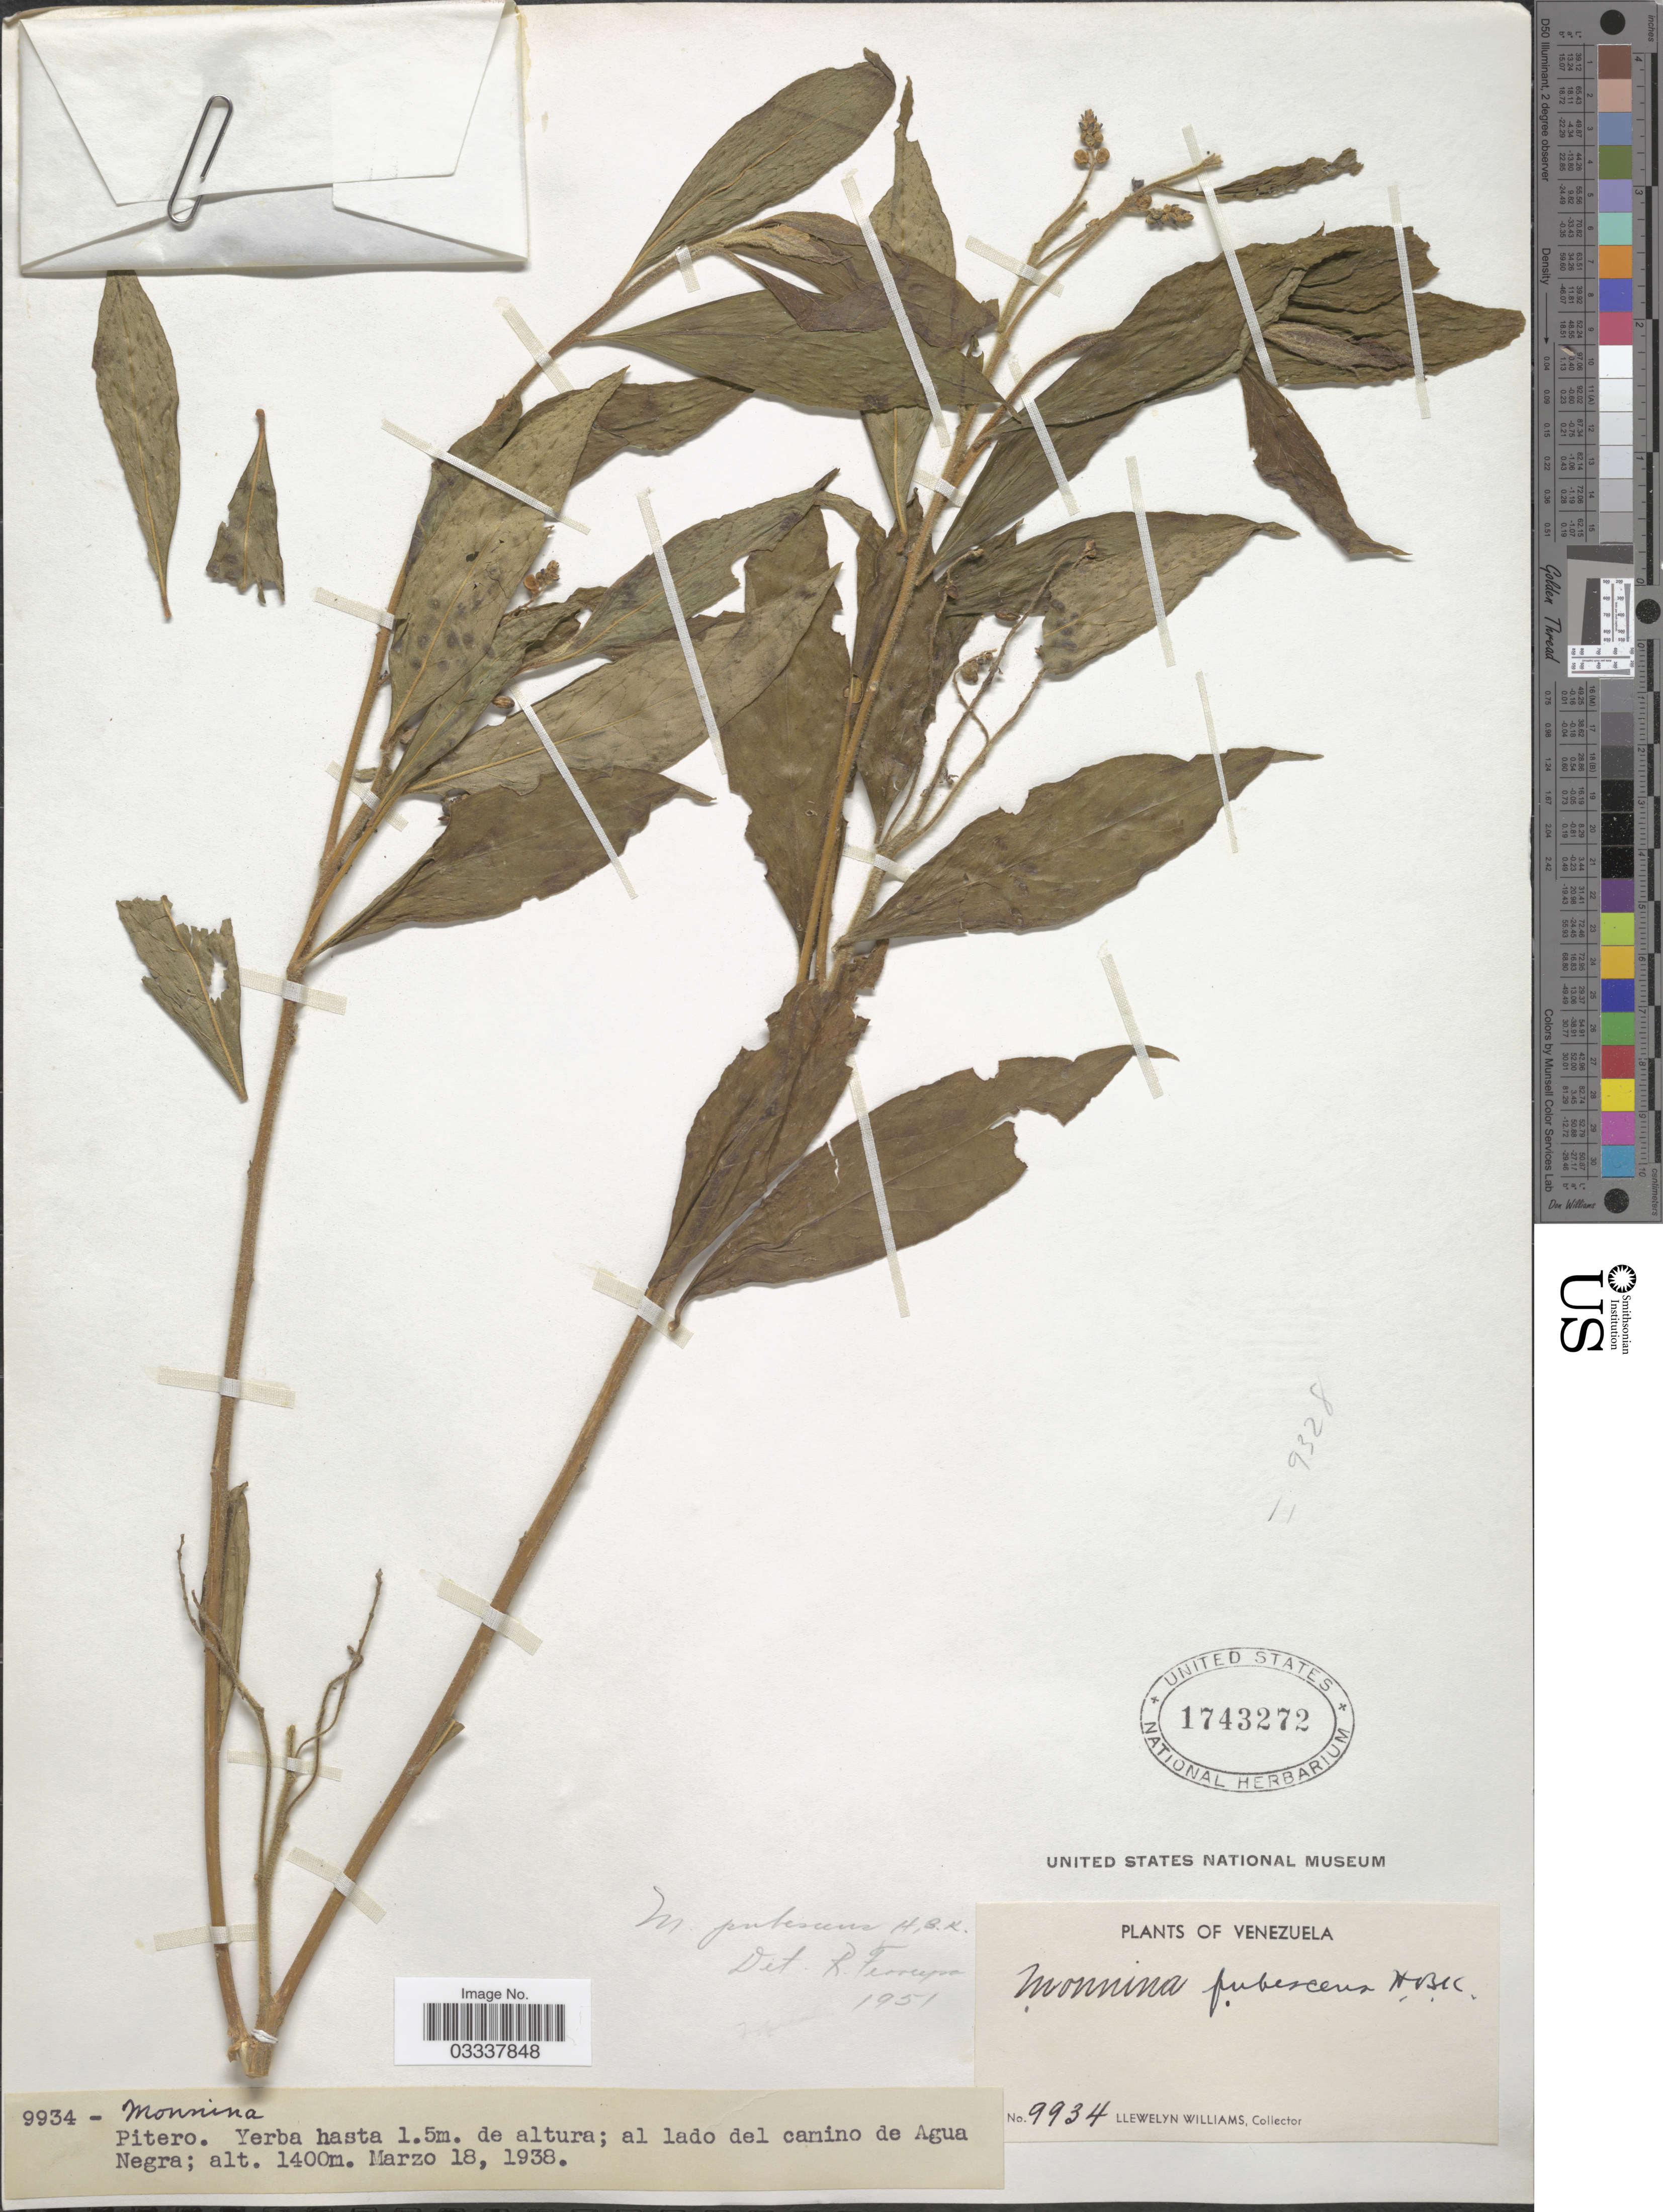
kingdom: Plantae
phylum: Tracheophyta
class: Magnoliopsida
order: Fabales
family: Polygalaceae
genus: Monnina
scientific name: Monnina pubescens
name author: Kunth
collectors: Ll. Williams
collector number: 9934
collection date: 1938-03-18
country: Venezuela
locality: Al lado del camino de Agua Negra.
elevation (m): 1400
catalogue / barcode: US 1743272